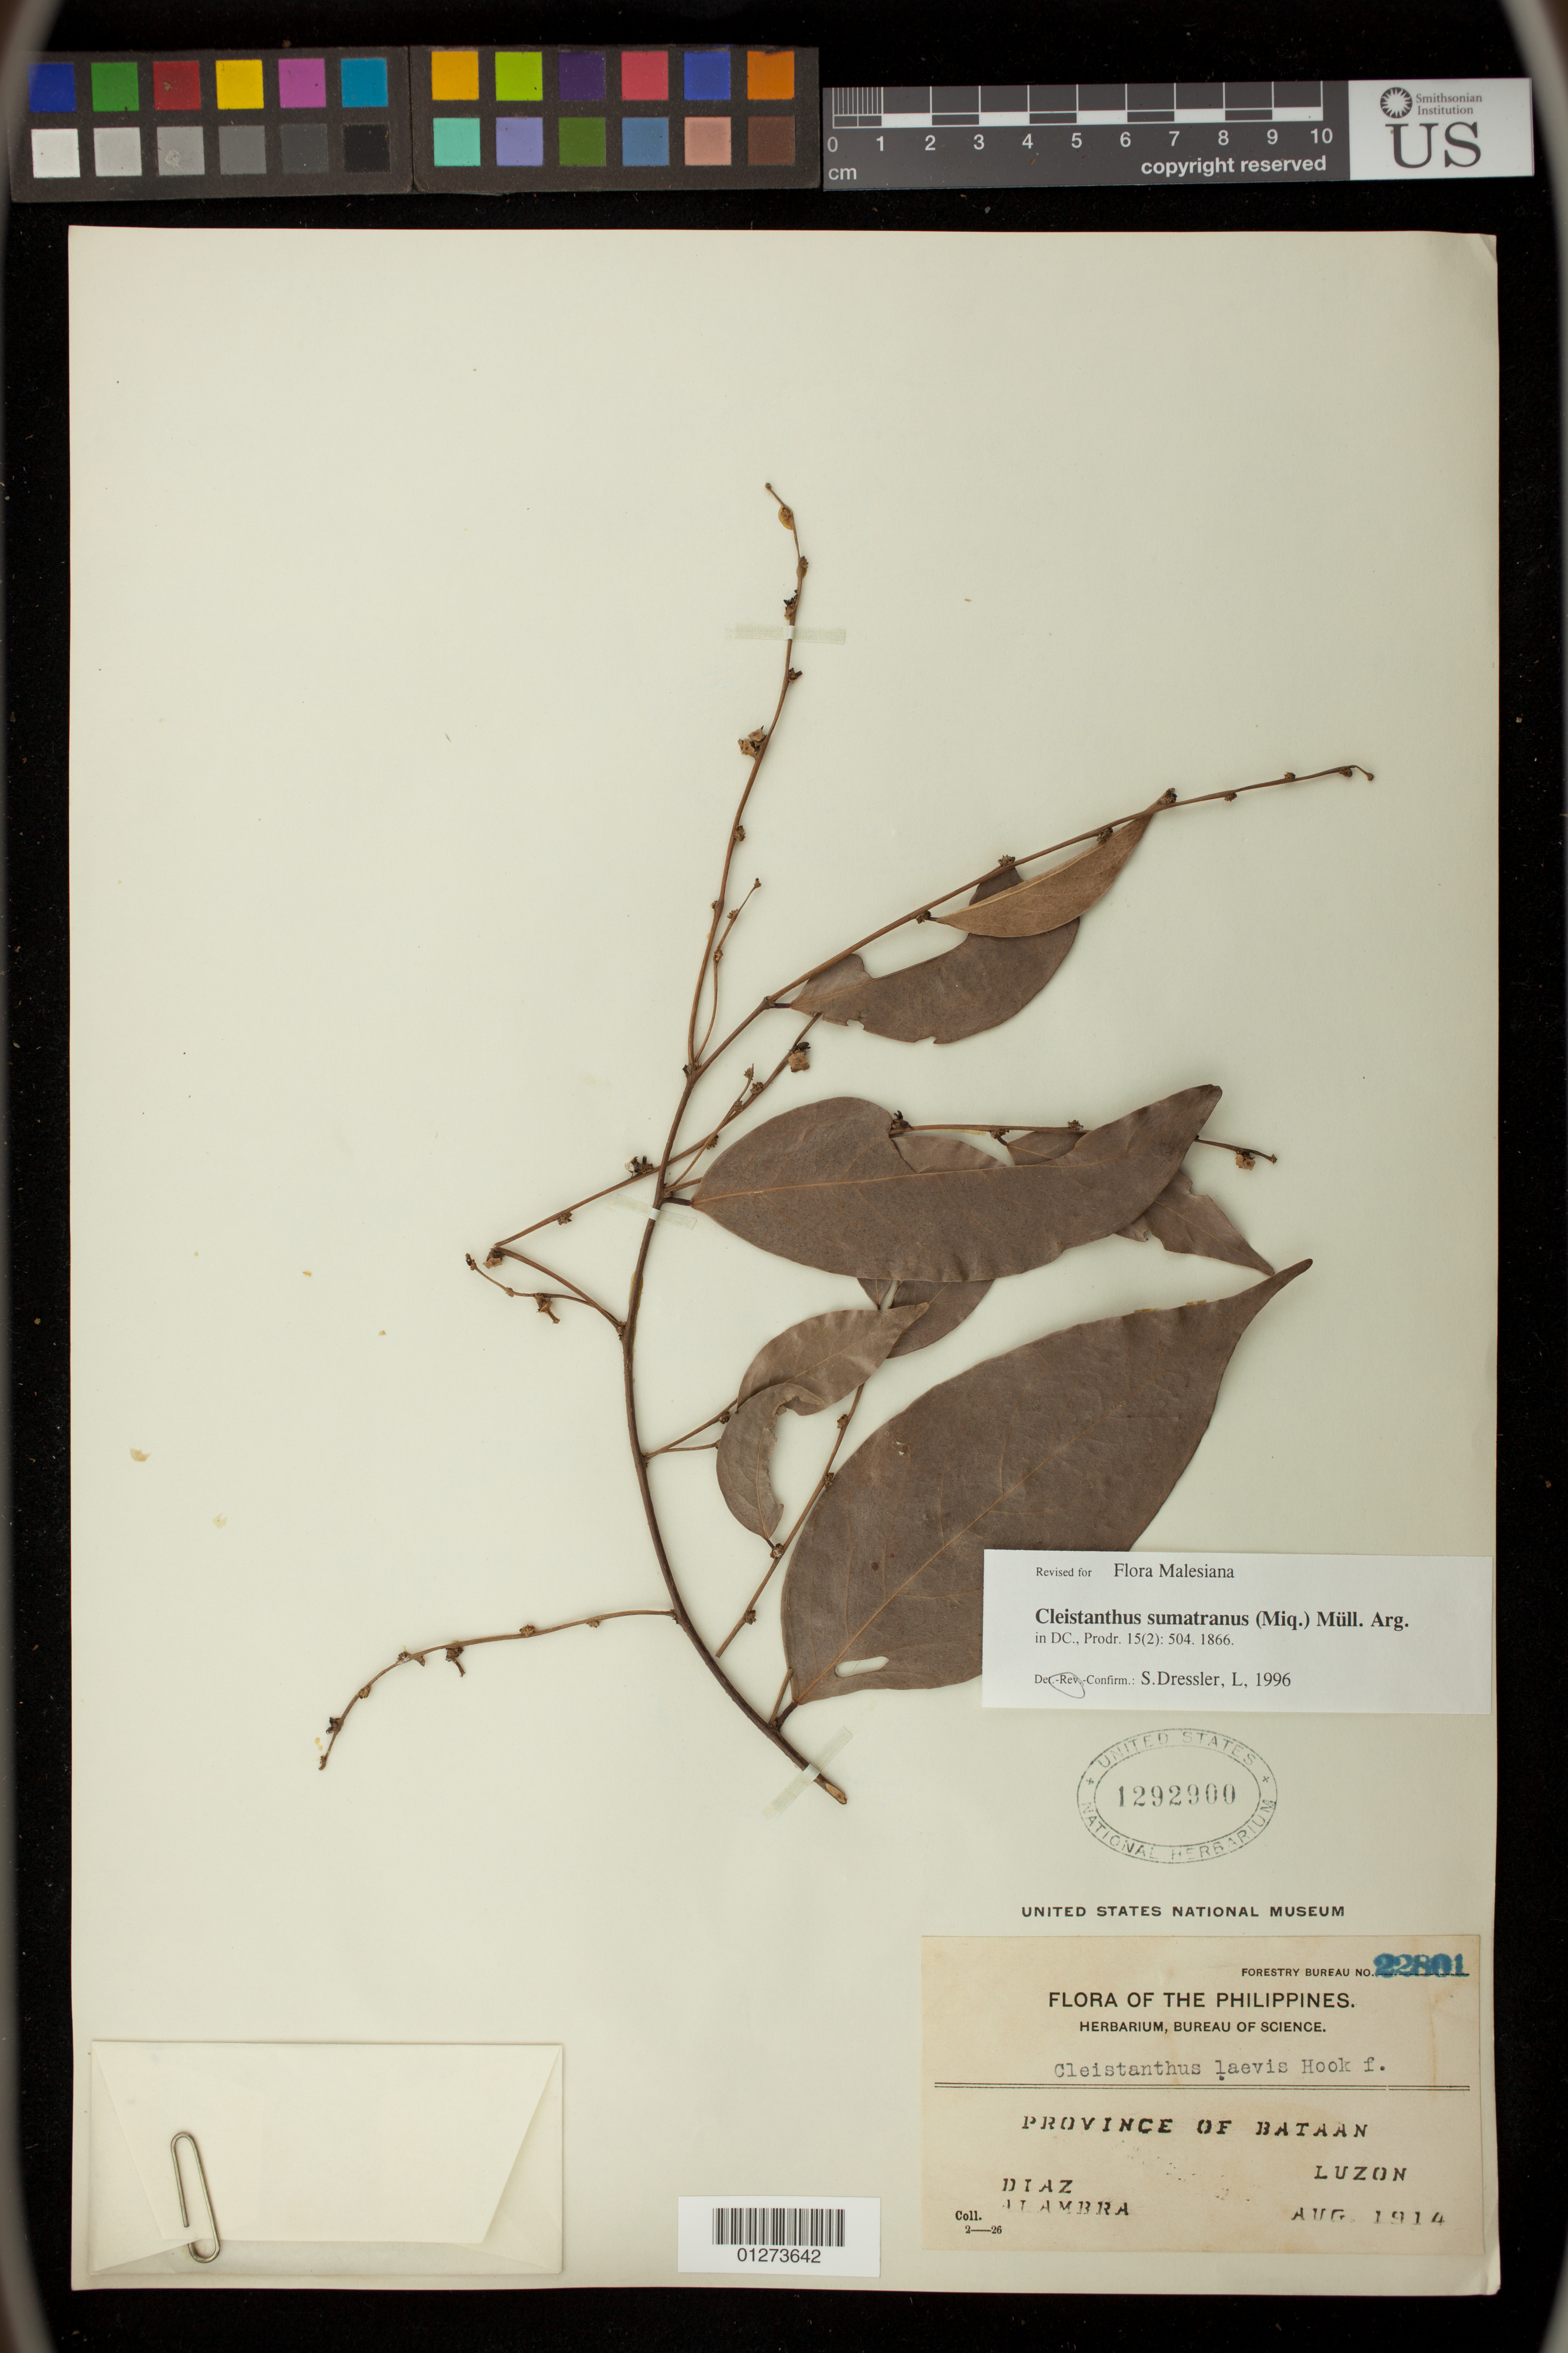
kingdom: Plantae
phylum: Tracheophyta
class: Magnoliopsida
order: Malpighiales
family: Phyllanthaceae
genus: Cleistanthus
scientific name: Cleistanthus sumatranus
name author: (Miq.) Müll. Arg.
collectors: D. Alambra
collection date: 1914-08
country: Philippines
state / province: Central Luzon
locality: Province of Bataan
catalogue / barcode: US 1292900